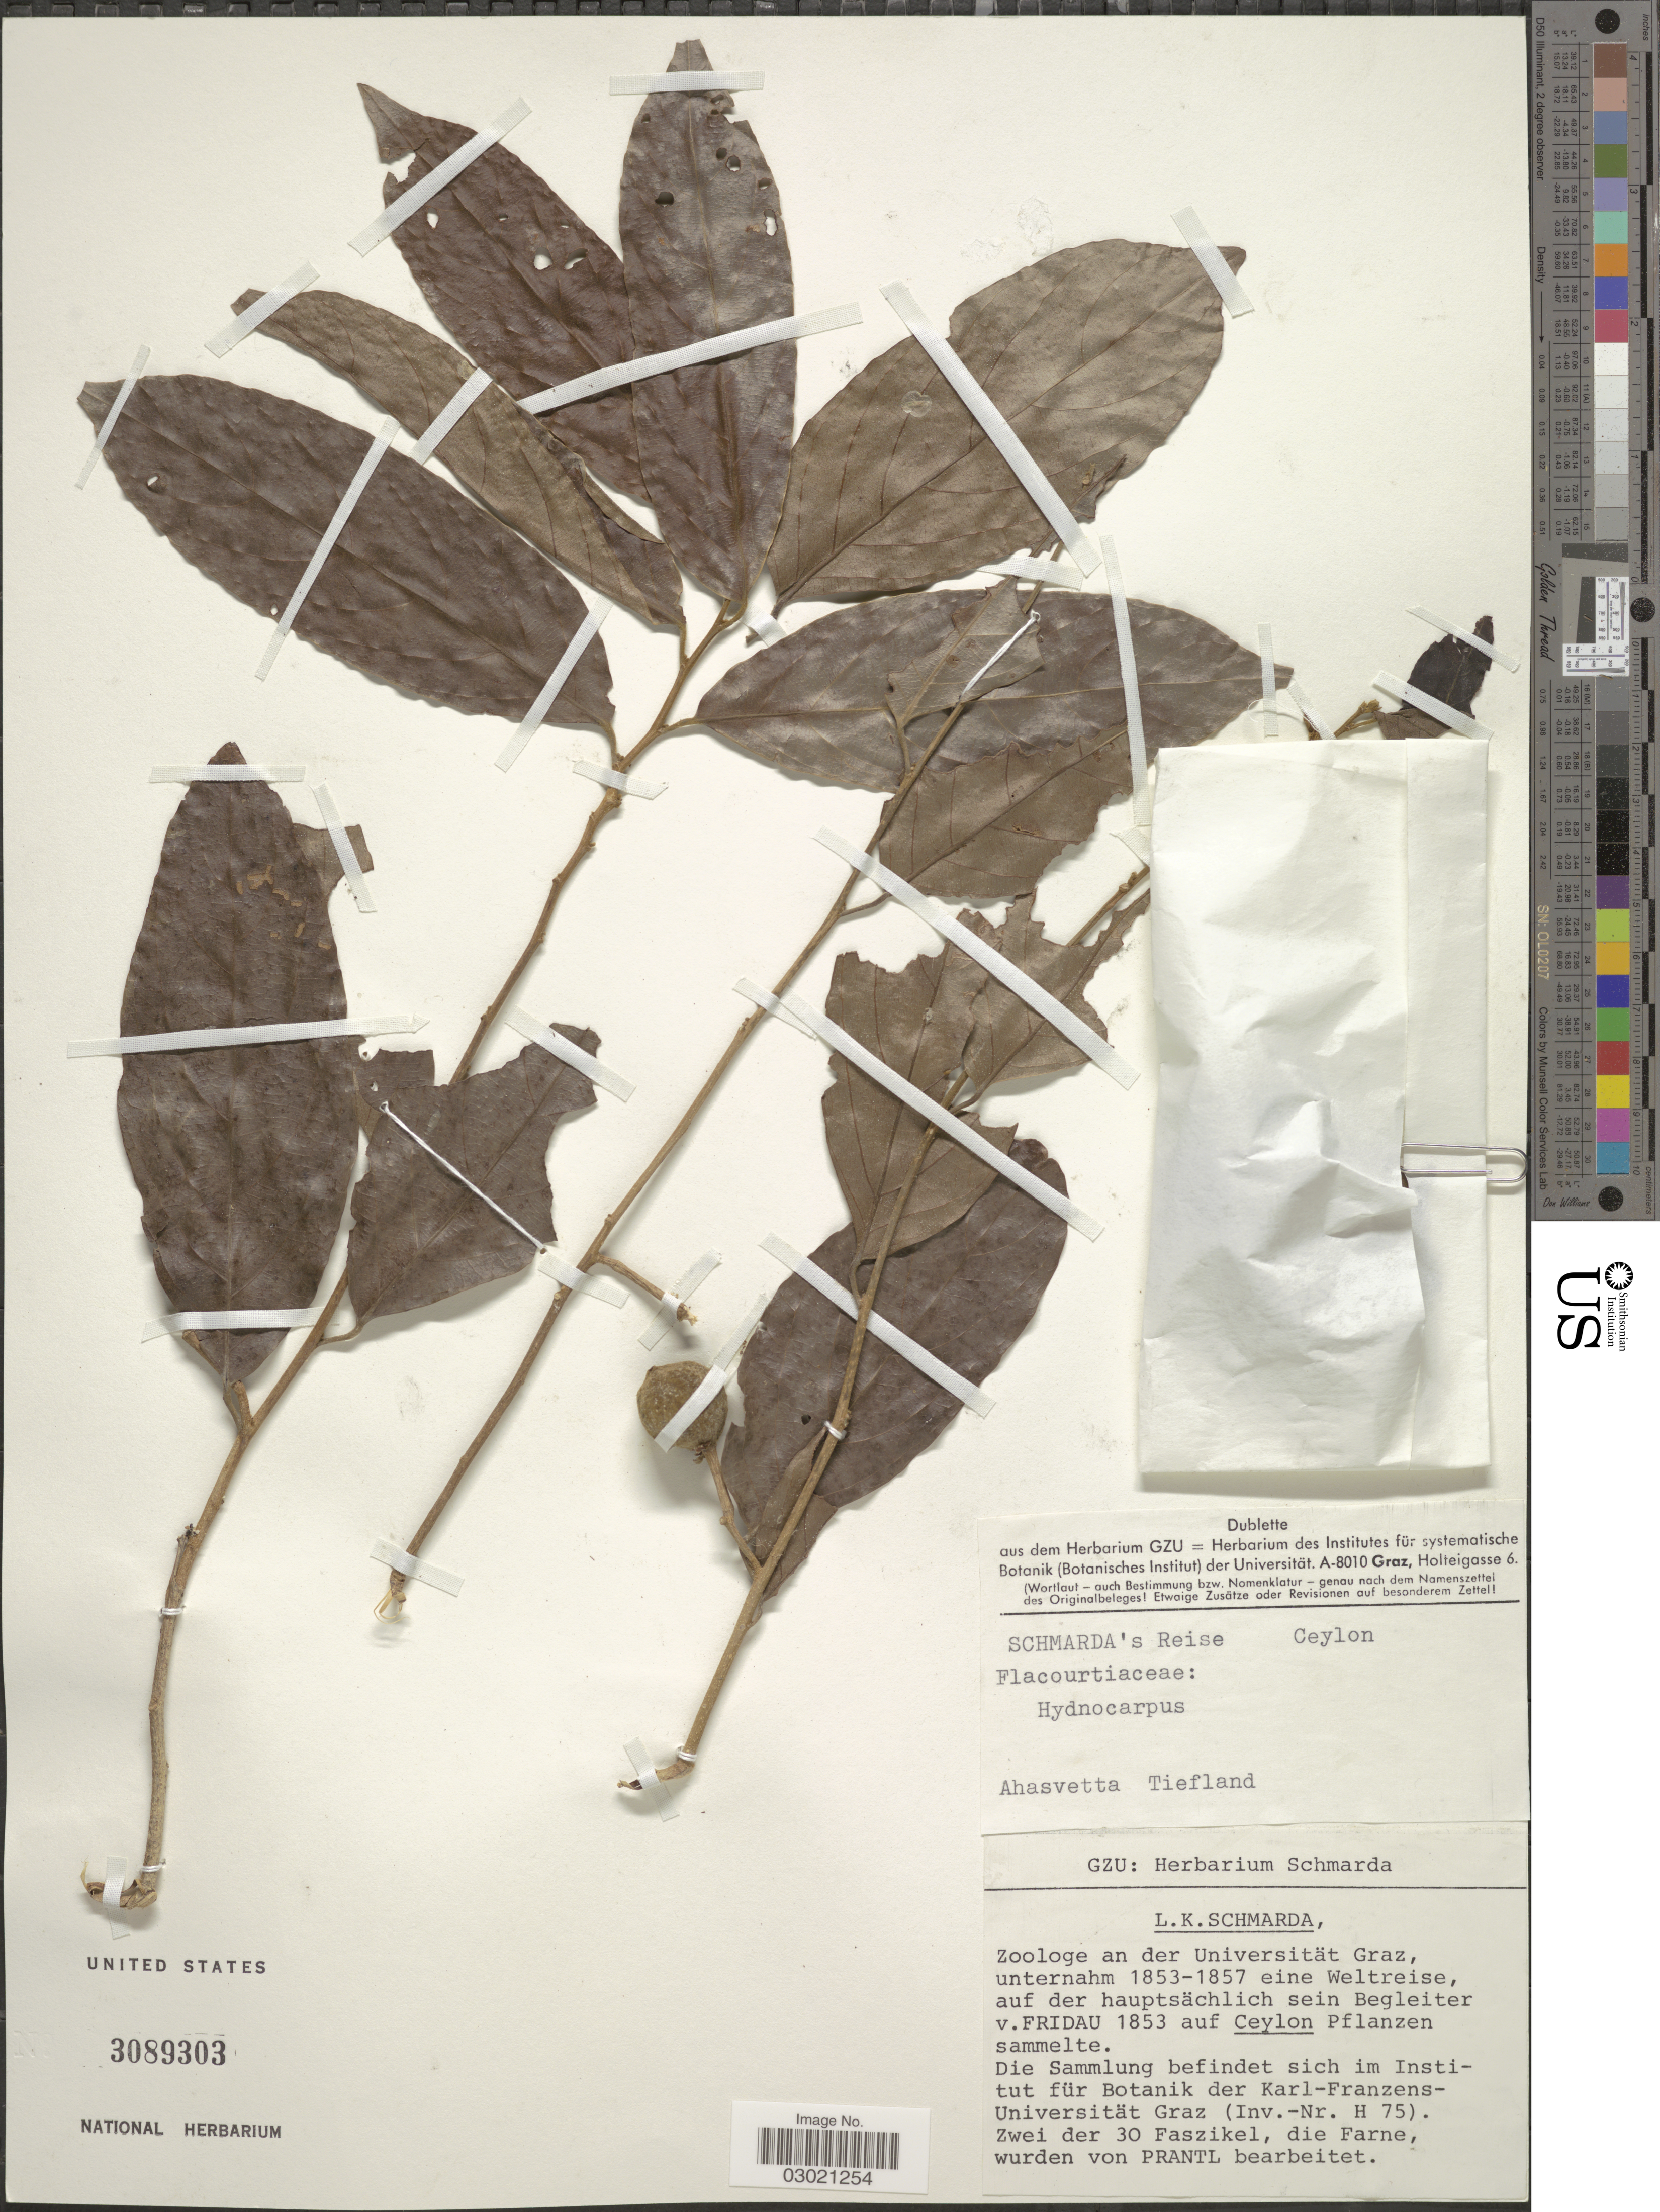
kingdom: Plantae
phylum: Tracheophyta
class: Magnoliopsida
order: Malpighiales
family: Achariaceae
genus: Hydnocarpus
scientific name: Hydnocarpus sp.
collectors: L. Schmarda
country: Sri Lanka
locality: Ceylon, Ahasvetta Tiefland.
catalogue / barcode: US 3089303